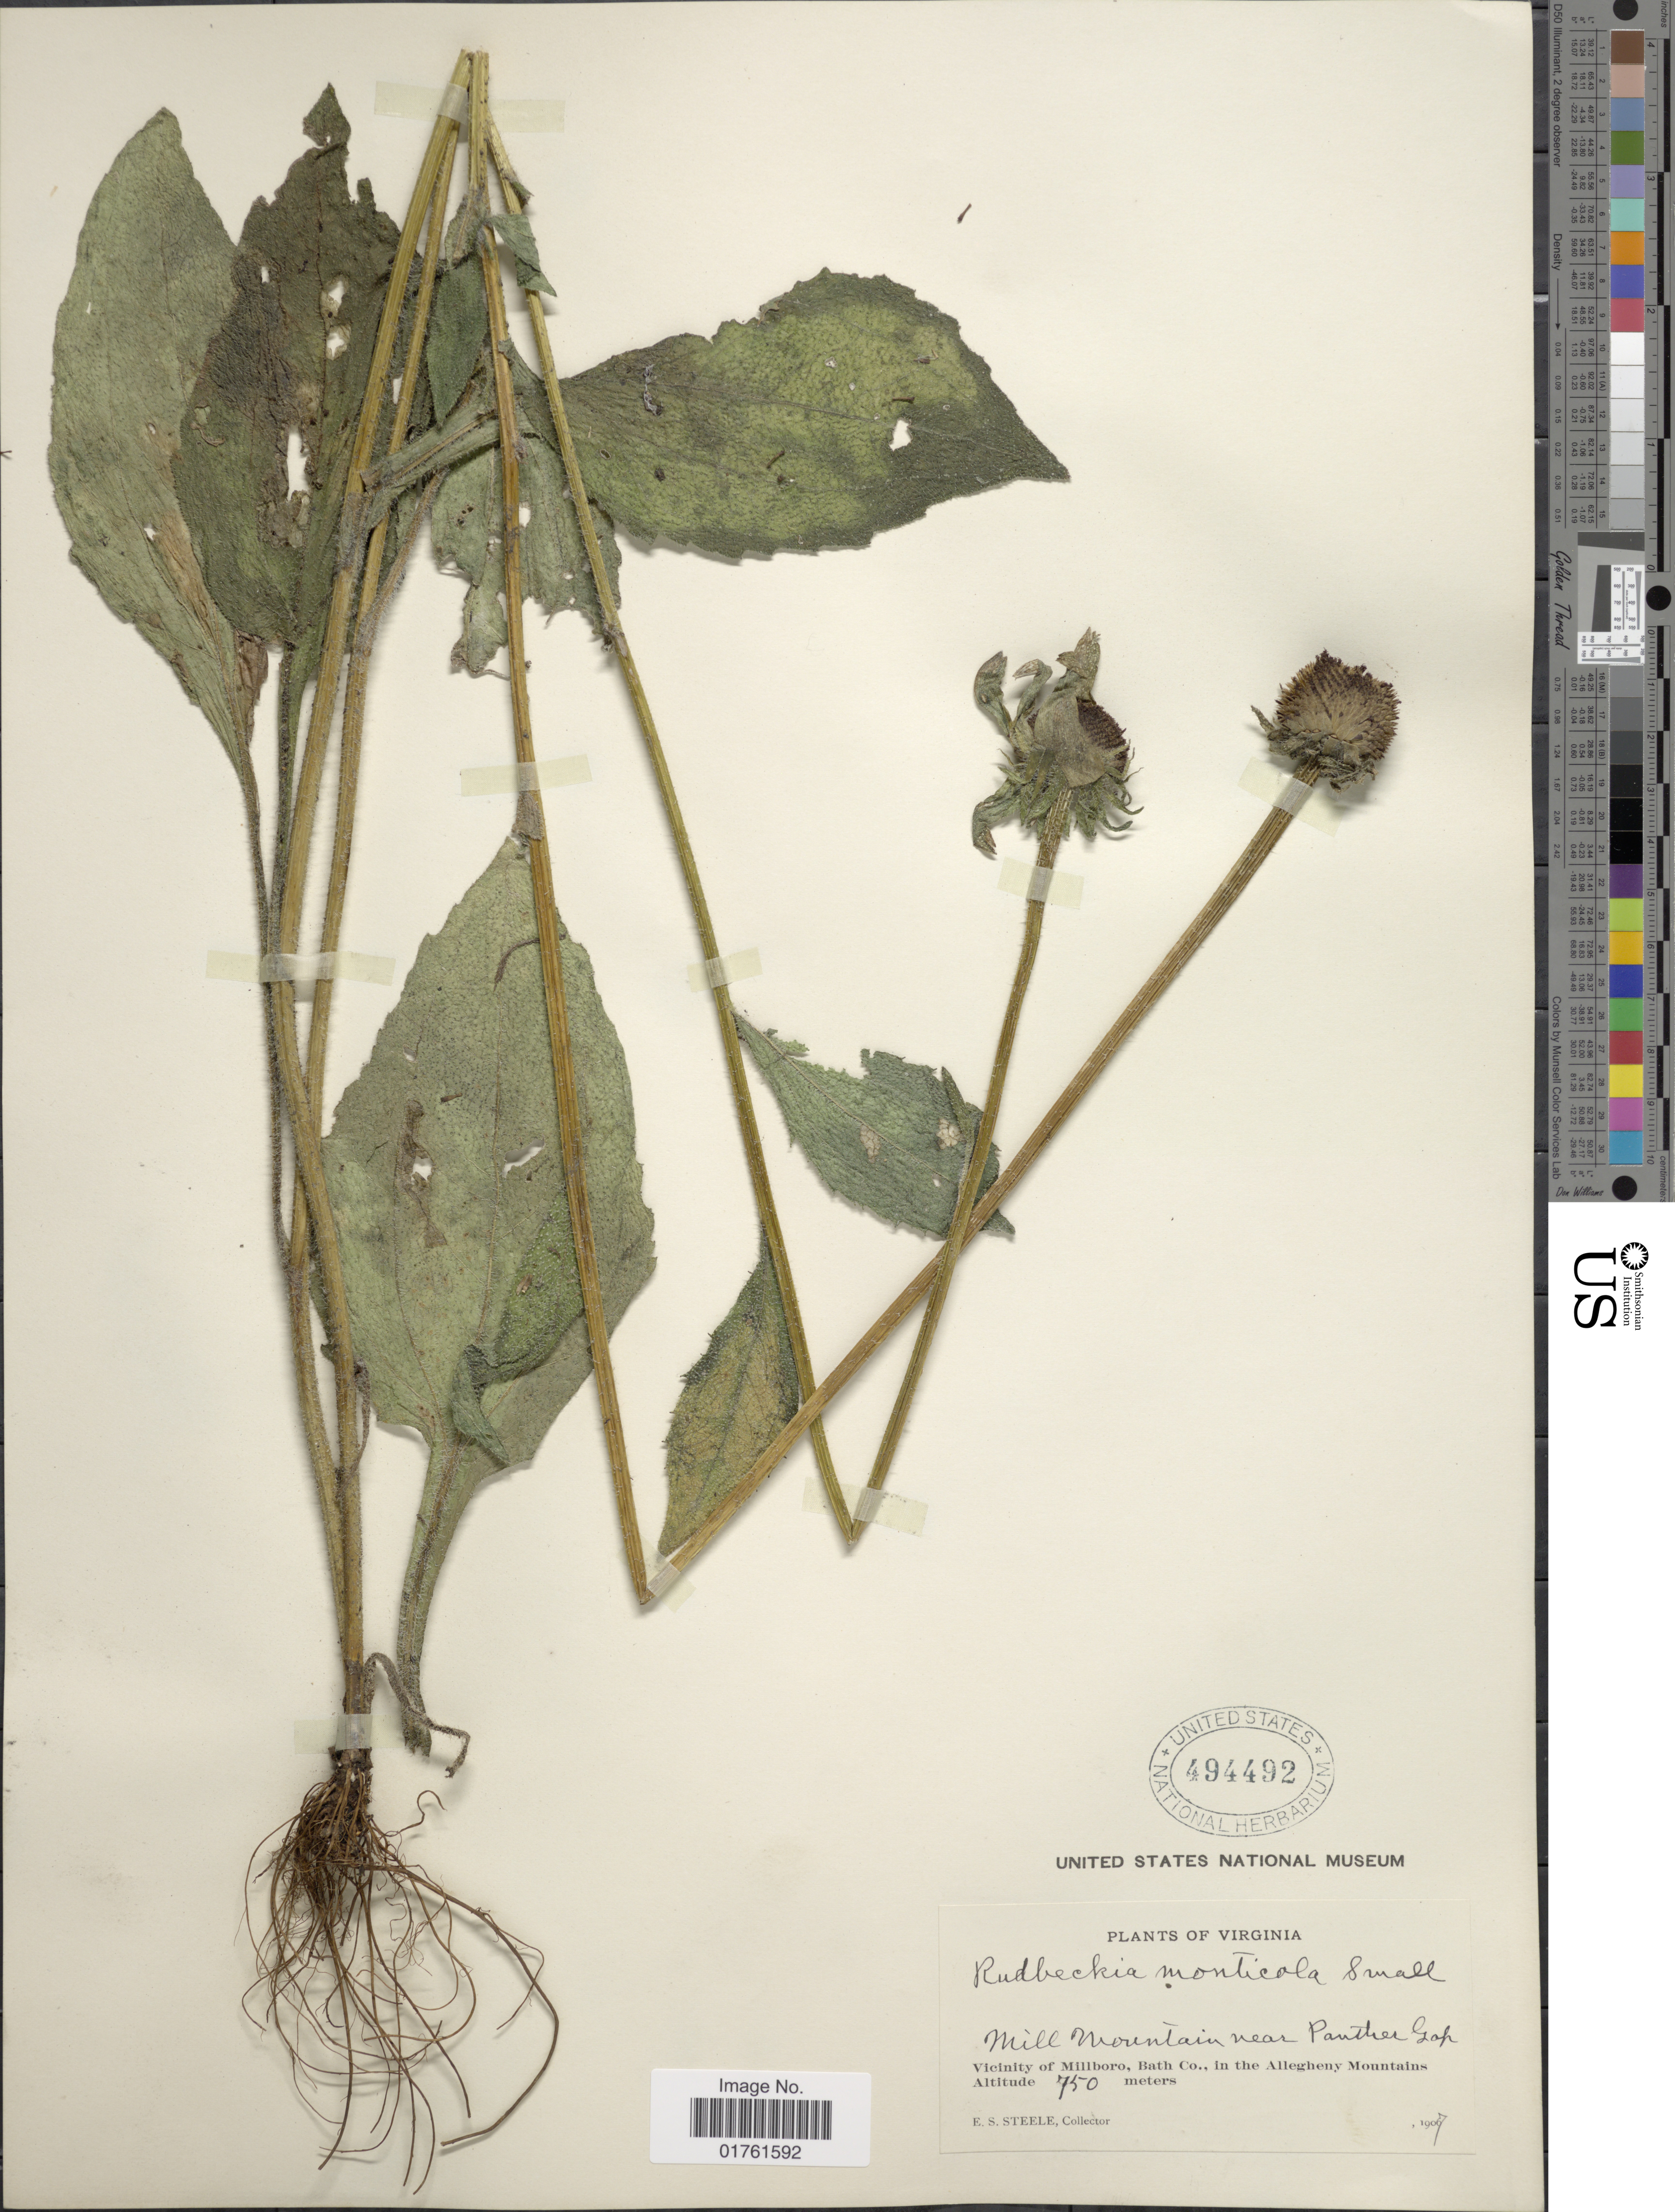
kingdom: Plantae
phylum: Tracheophyta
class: Magnoliopsida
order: Asterales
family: Asteraceae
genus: Rudbeckia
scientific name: Rudbeckia monticola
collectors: E. Steele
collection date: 1907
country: United States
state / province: Virginia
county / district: Bath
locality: Mill Mountain near Panther Gap, Vicinity of Millboro, Bath Co., in the Allegheny Mountains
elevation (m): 750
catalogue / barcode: US 494492